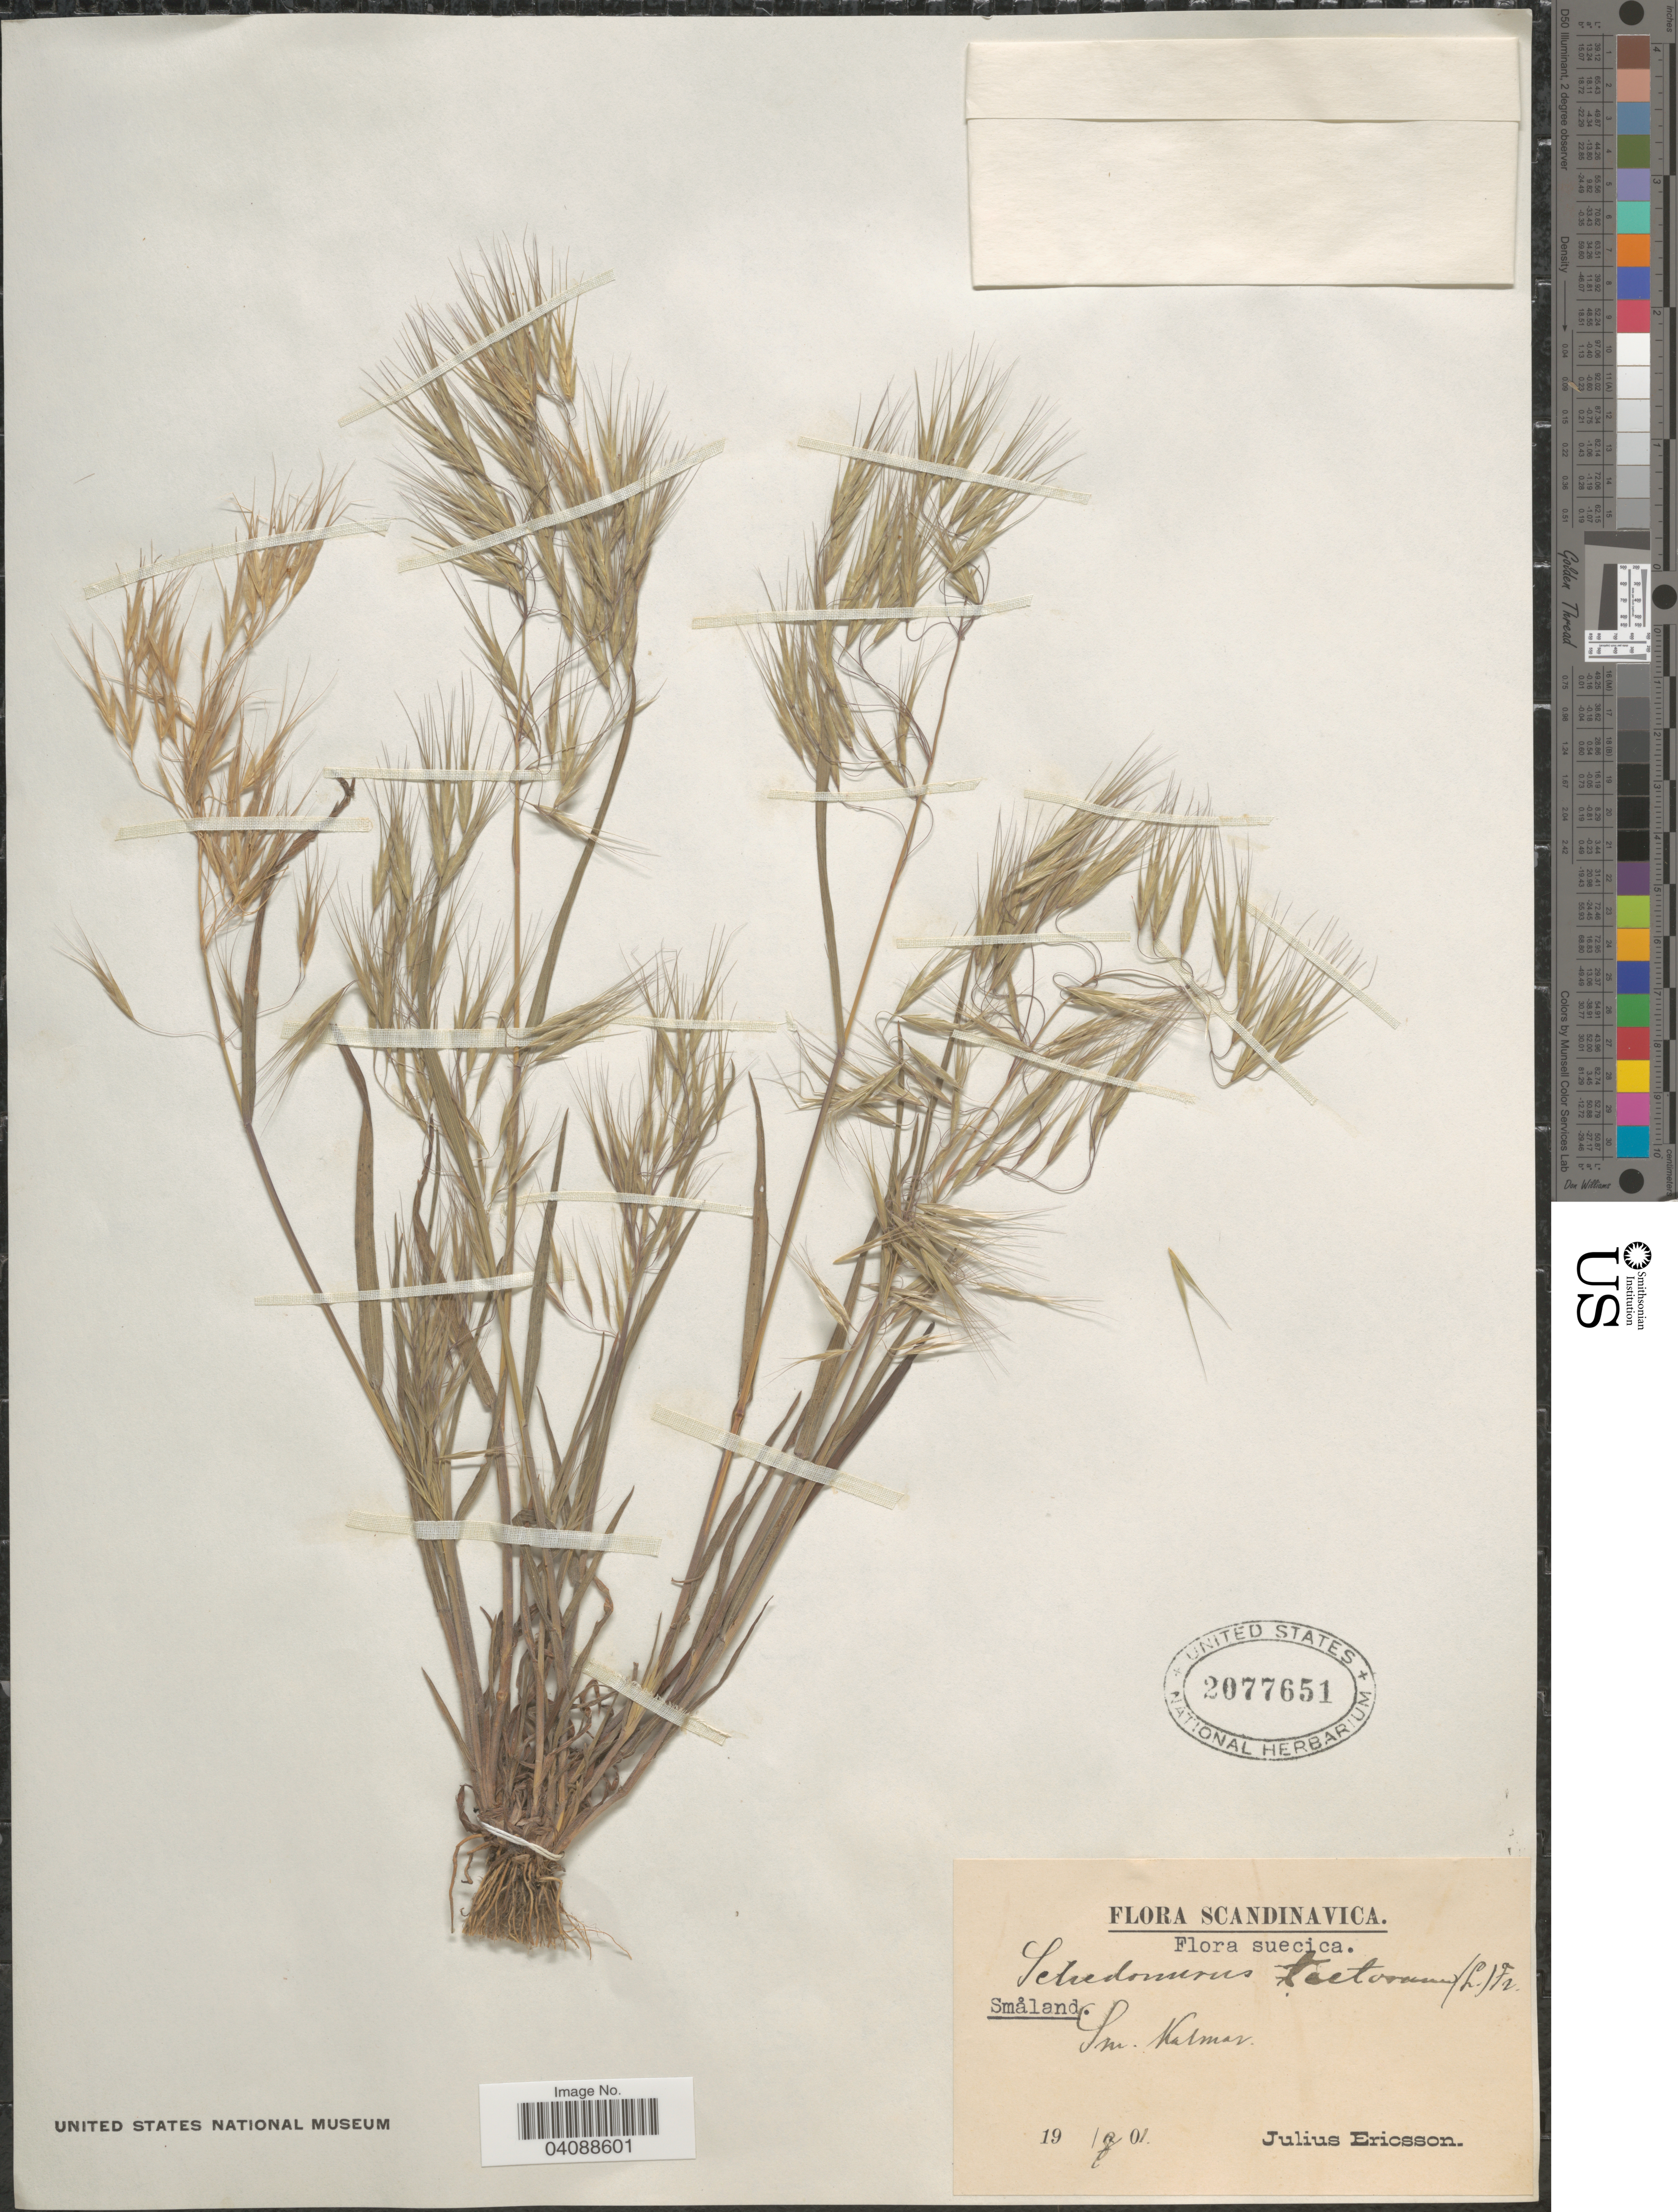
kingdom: Plantae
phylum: Tracheophyta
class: Liliopsida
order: Poales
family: Poaceae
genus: Bromus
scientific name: Bromus tectorum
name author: L.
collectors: J. Ericsson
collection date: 1901-08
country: Sweden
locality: Scandinavica. Suecica. Småland. Sm. Kalmar.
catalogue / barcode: US 2077651